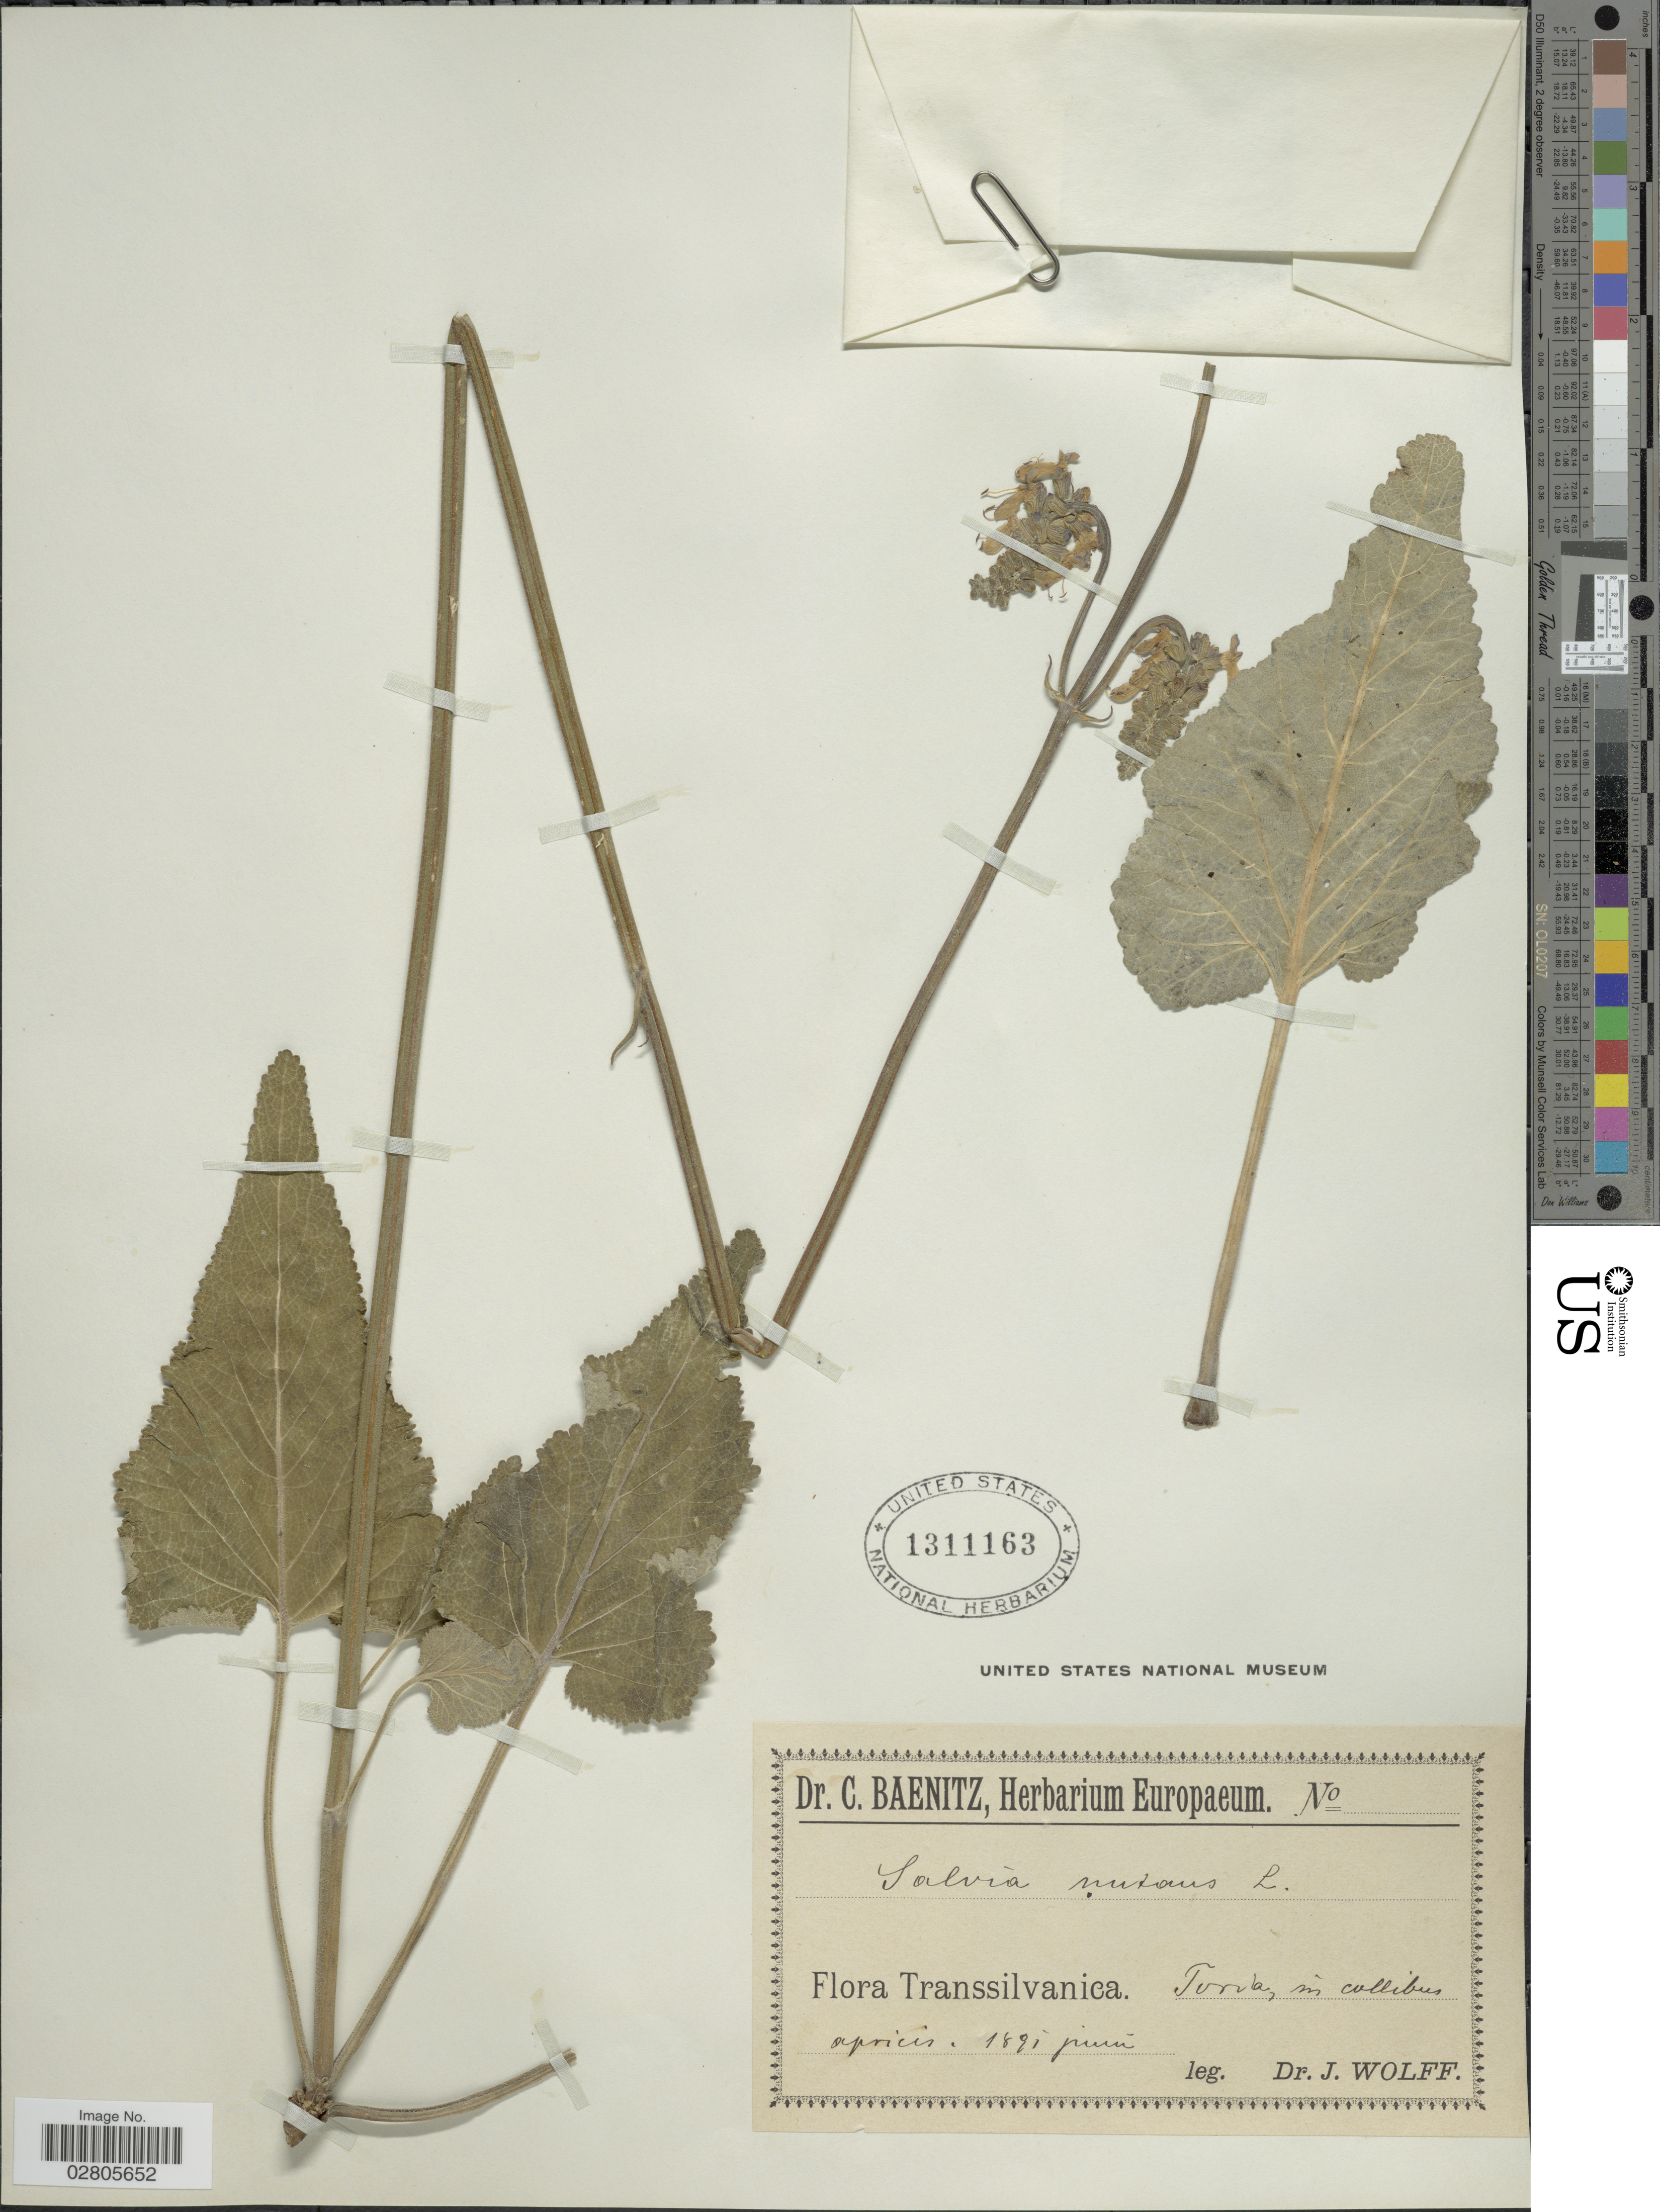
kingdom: Plantae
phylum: Tracheophyta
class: Magnoliopsida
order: Lamiales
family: Lamiaceae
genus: Salvia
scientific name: Salvia nutans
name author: L.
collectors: J. Wolff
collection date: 1891-06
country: Romania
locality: Transsilvanica. Torda, in collibus apricis.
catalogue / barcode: US 1311163